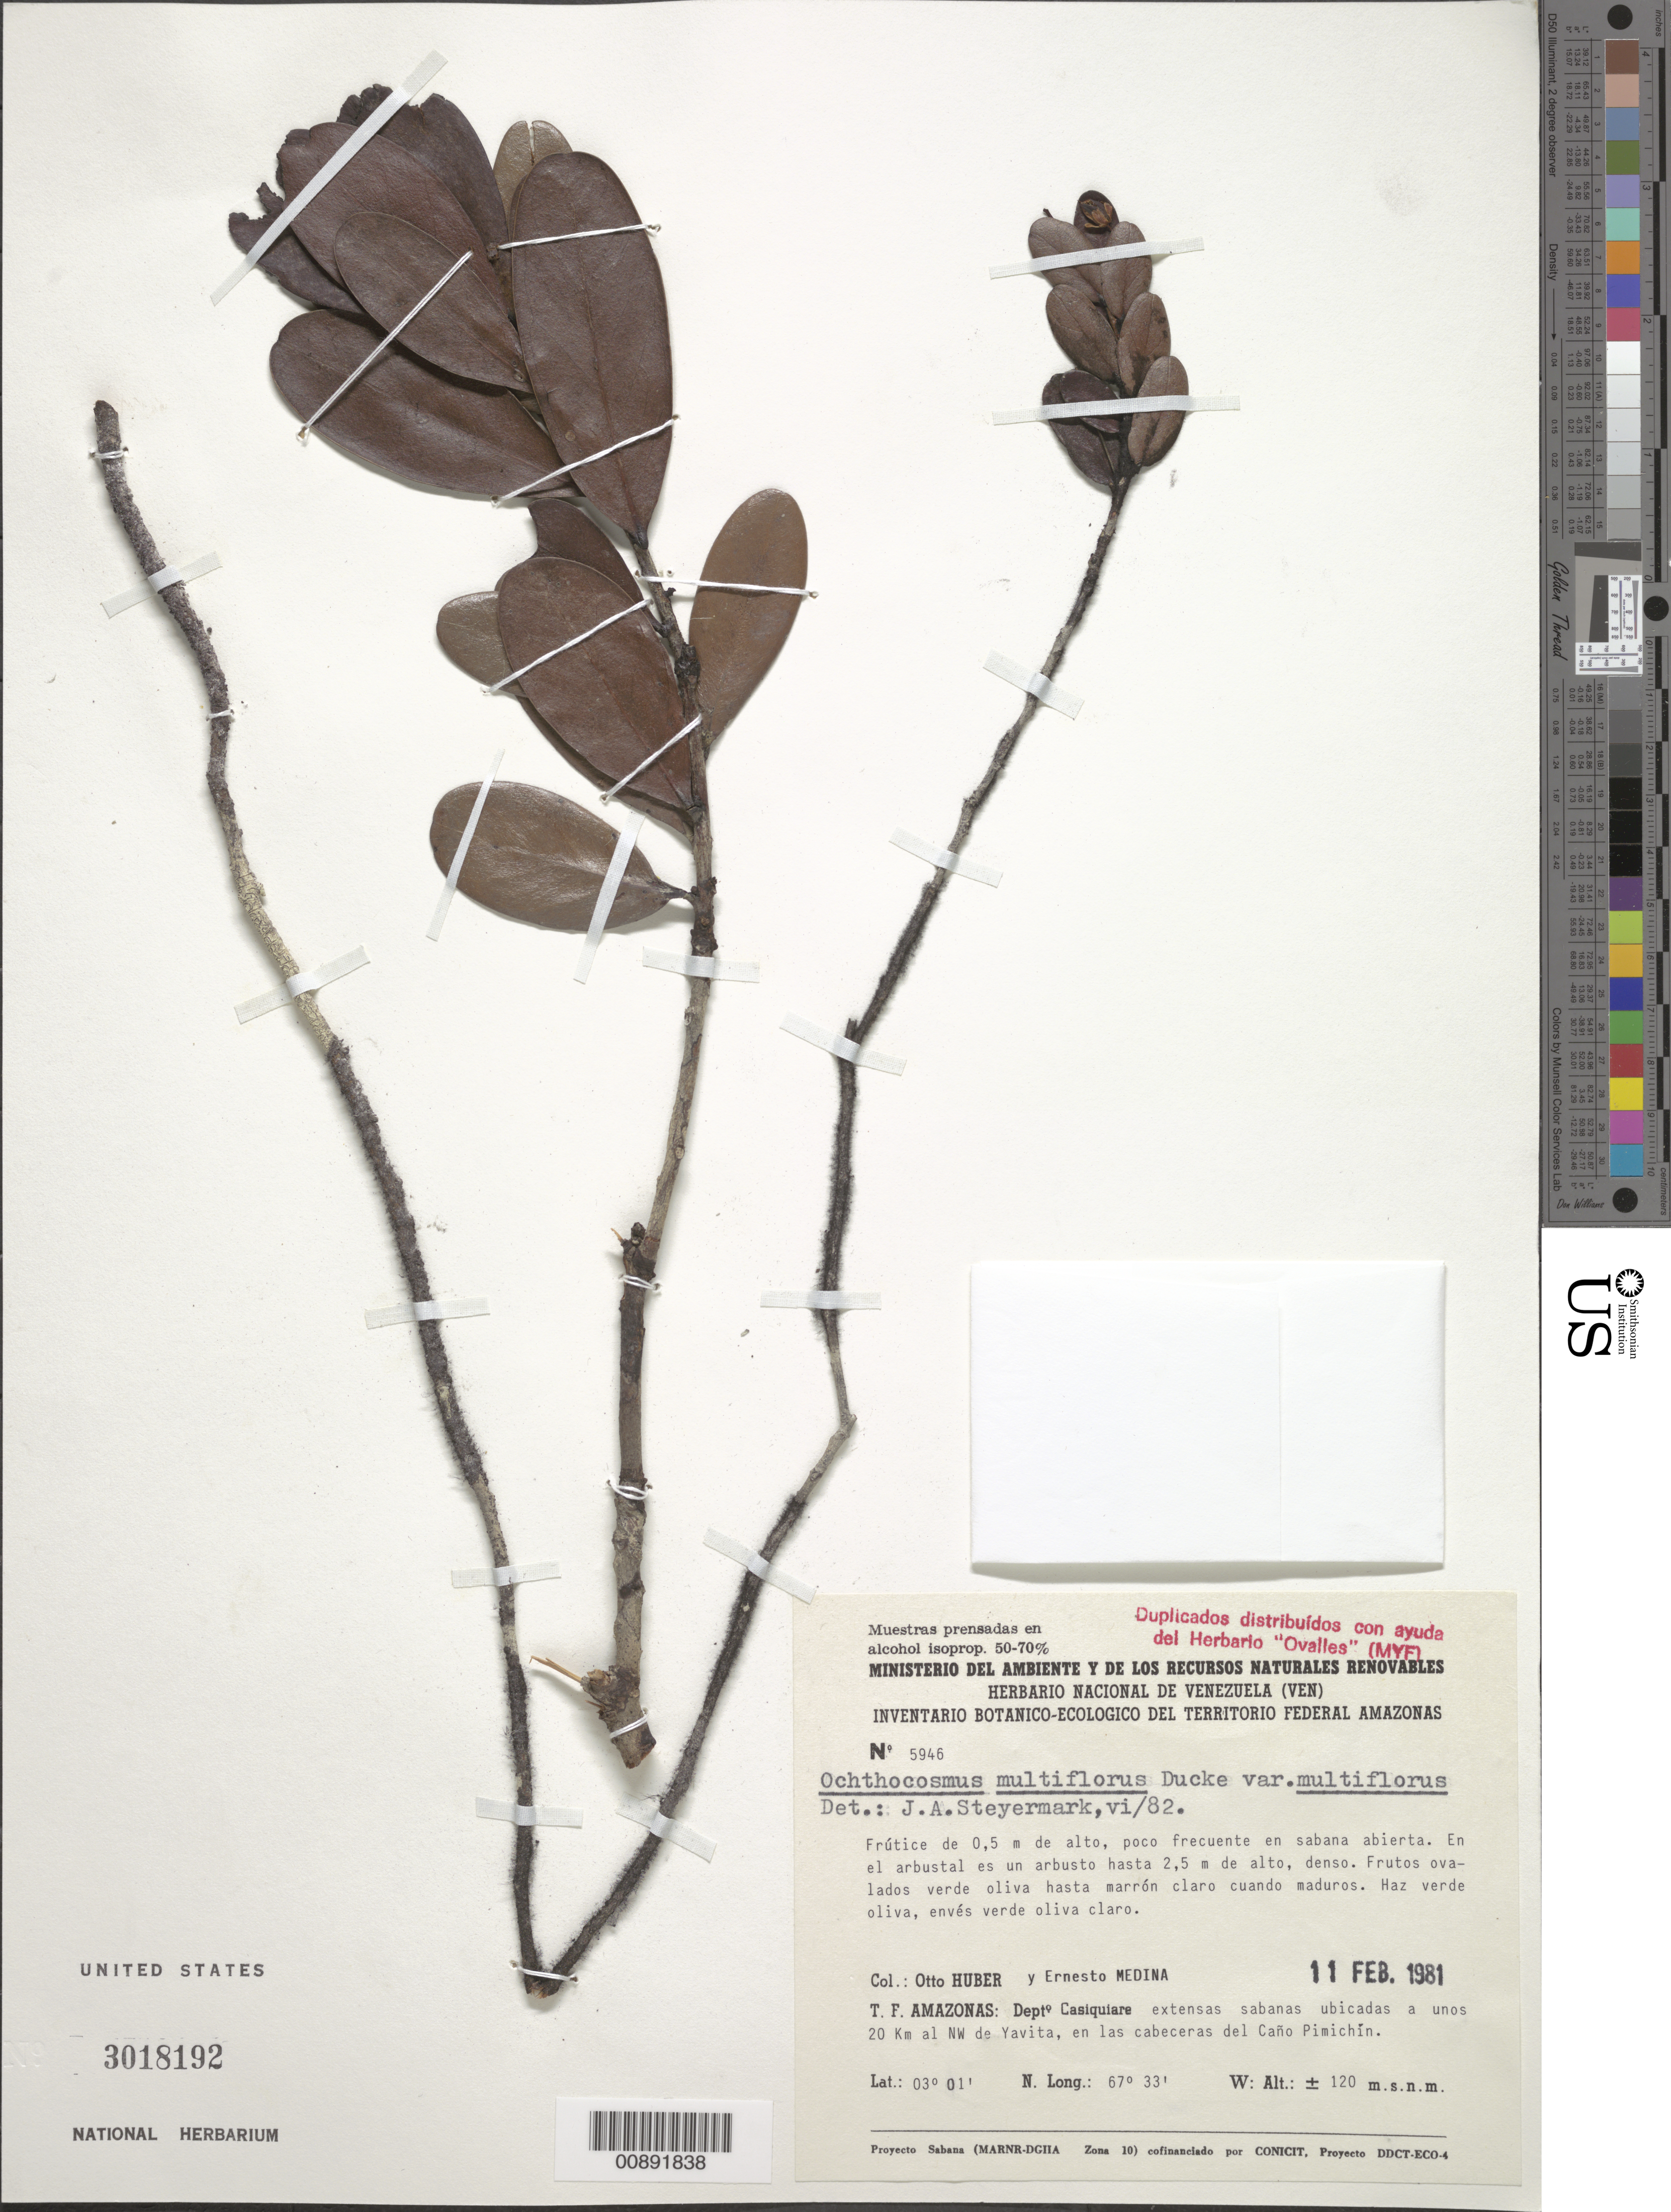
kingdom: Plantae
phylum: Tracheophyta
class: Magnoliopsida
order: Malpighiales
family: Ixonanthaceae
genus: Ochthocosmus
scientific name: Ochthocosmus multiflorus var. multiflorus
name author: Ducke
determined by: Steyermark, Julian A., (VEN)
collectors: O. Huber & E. Medina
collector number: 5946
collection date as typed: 11-Feb-81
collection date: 1981-02-11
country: Venezuela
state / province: Amazonas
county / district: Maroa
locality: Yavita, 20 km NW de, en las cabeceras del Cano Pimichin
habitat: Sabana ubicada, sabana abierta, arbustal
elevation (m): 120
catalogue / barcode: US 3018192